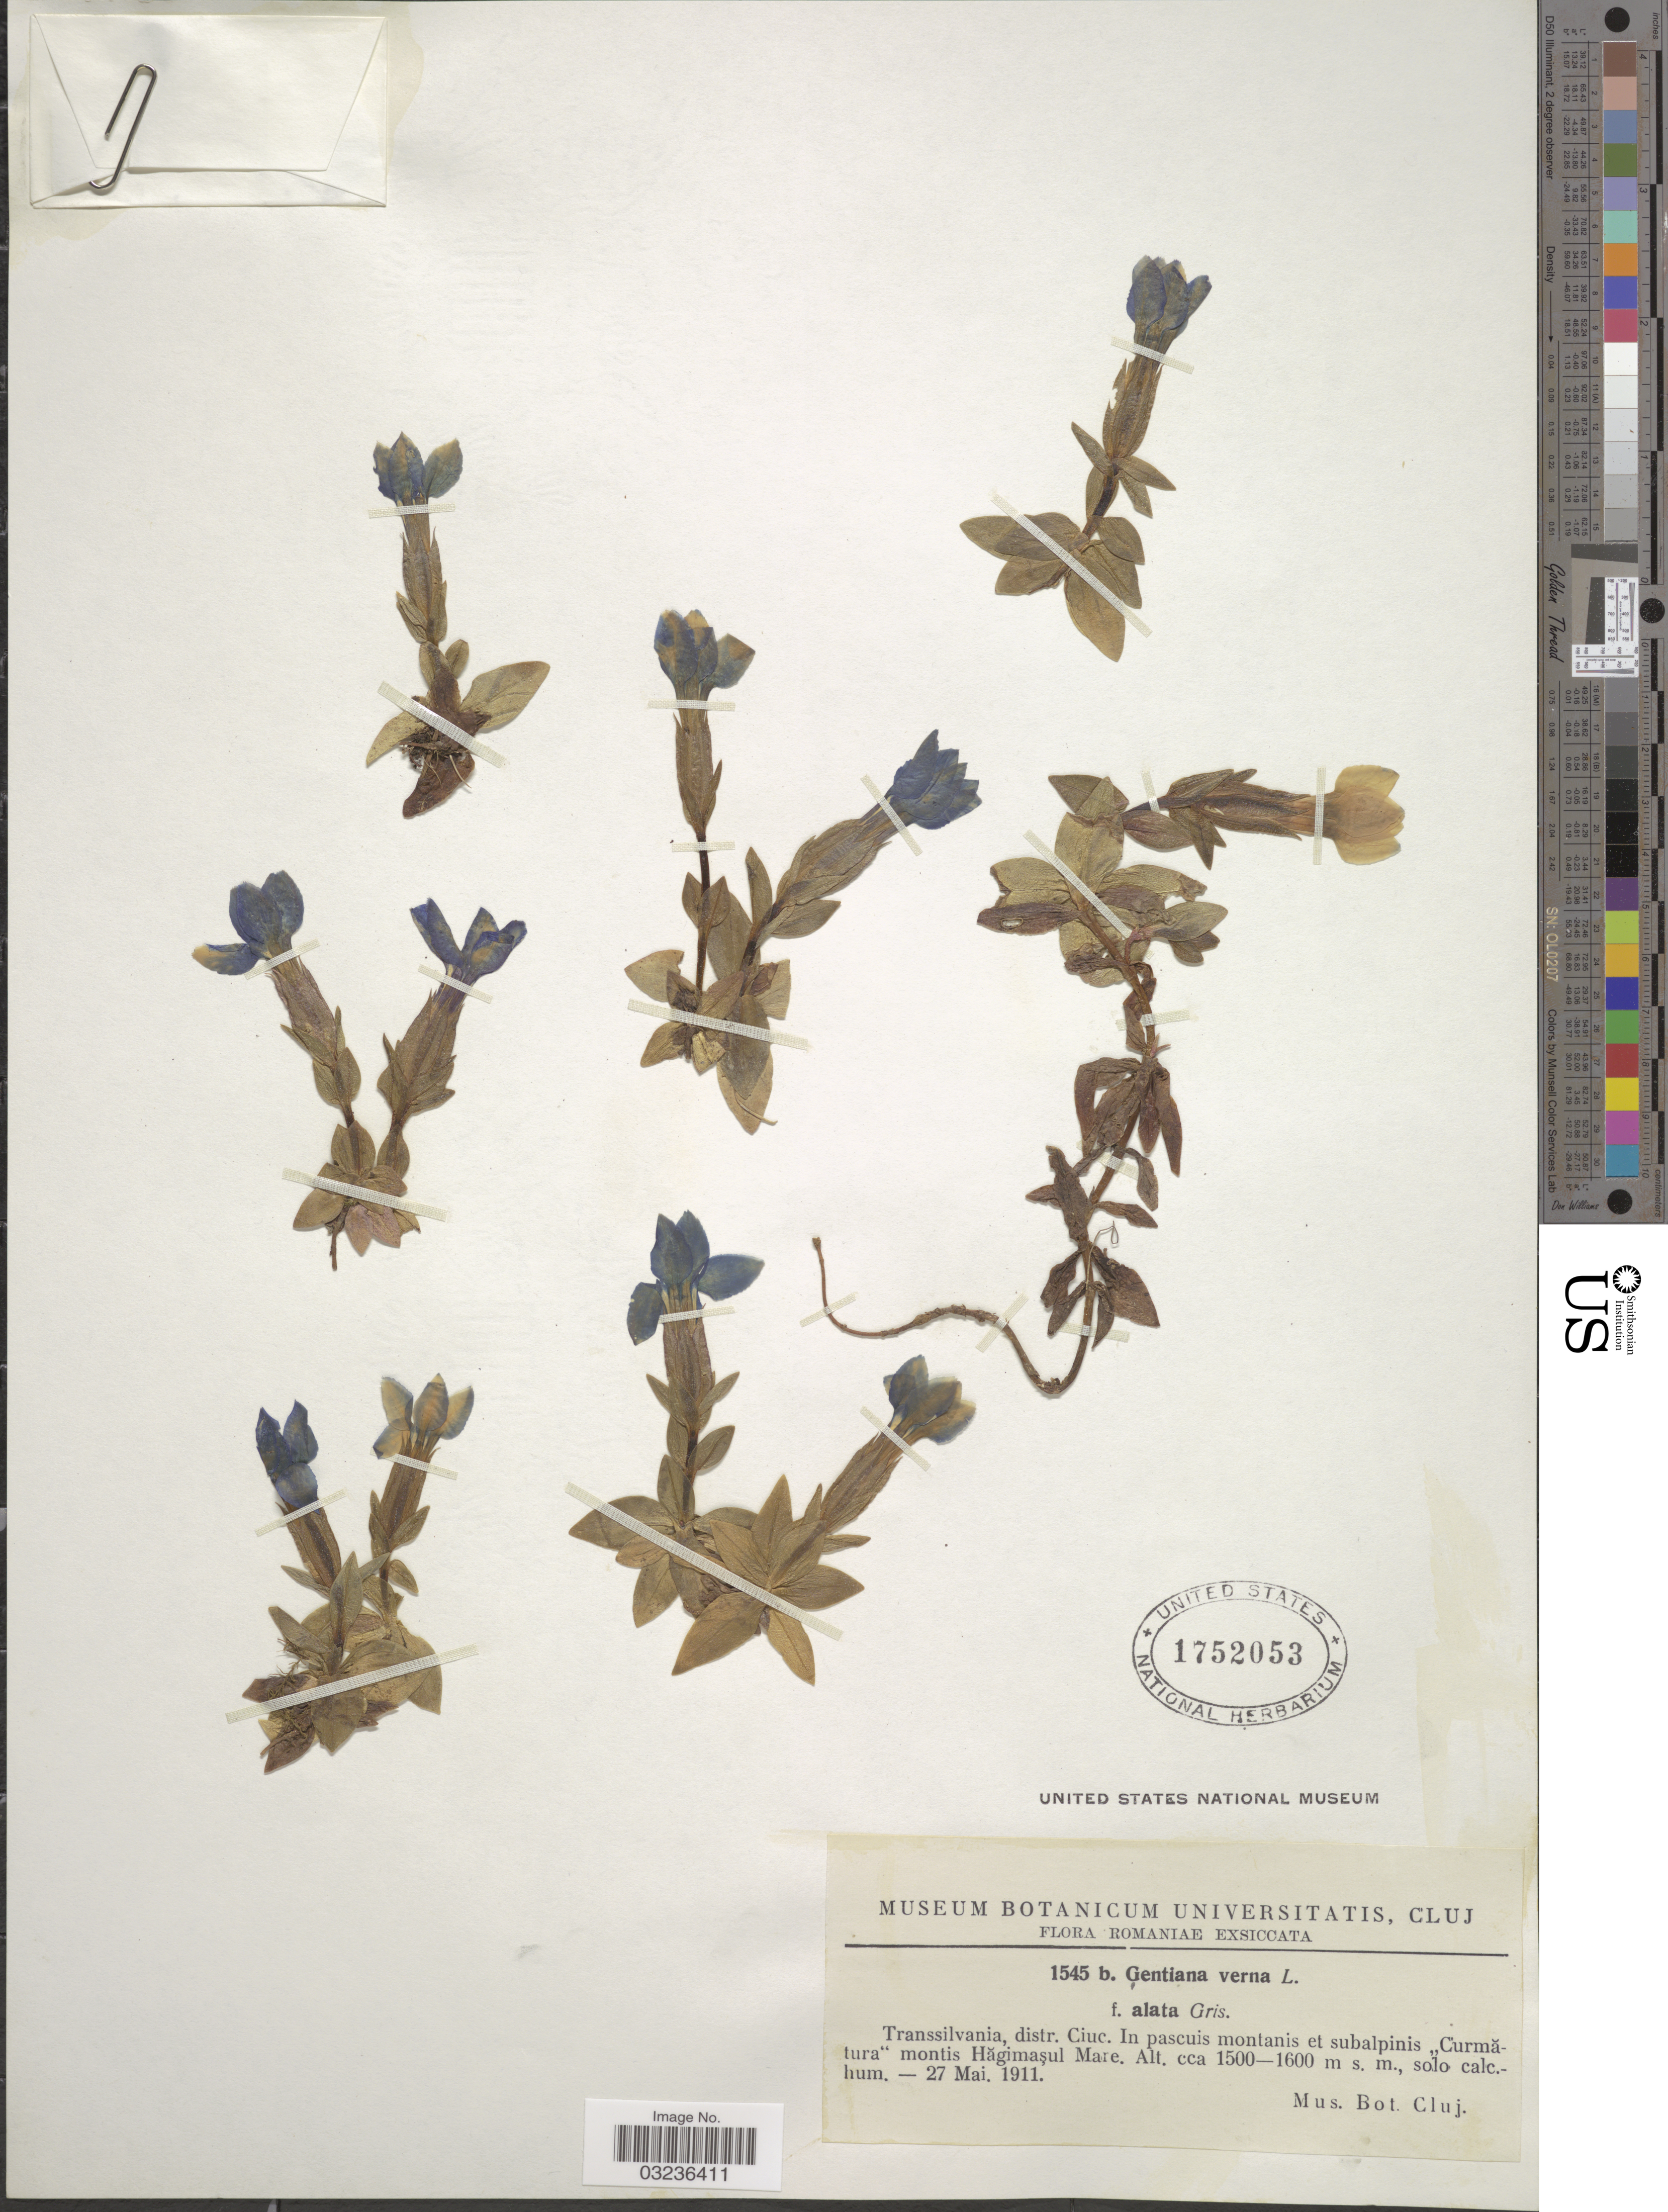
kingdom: Plantae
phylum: Tracheophyta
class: Magnoliopsida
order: Gentianales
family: Gentianaceae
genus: Gentiana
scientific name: Gentiana verna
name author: L.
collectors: Mus. Bot. Cluj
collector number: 1545b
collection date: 1911-05-27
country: Romania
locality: Transsilvania, distr. Ciuc. In pascuis montanis et subalpinis "Curmatura" montis Hagimasul Mare.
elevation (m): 1500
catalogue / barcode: US 1752053